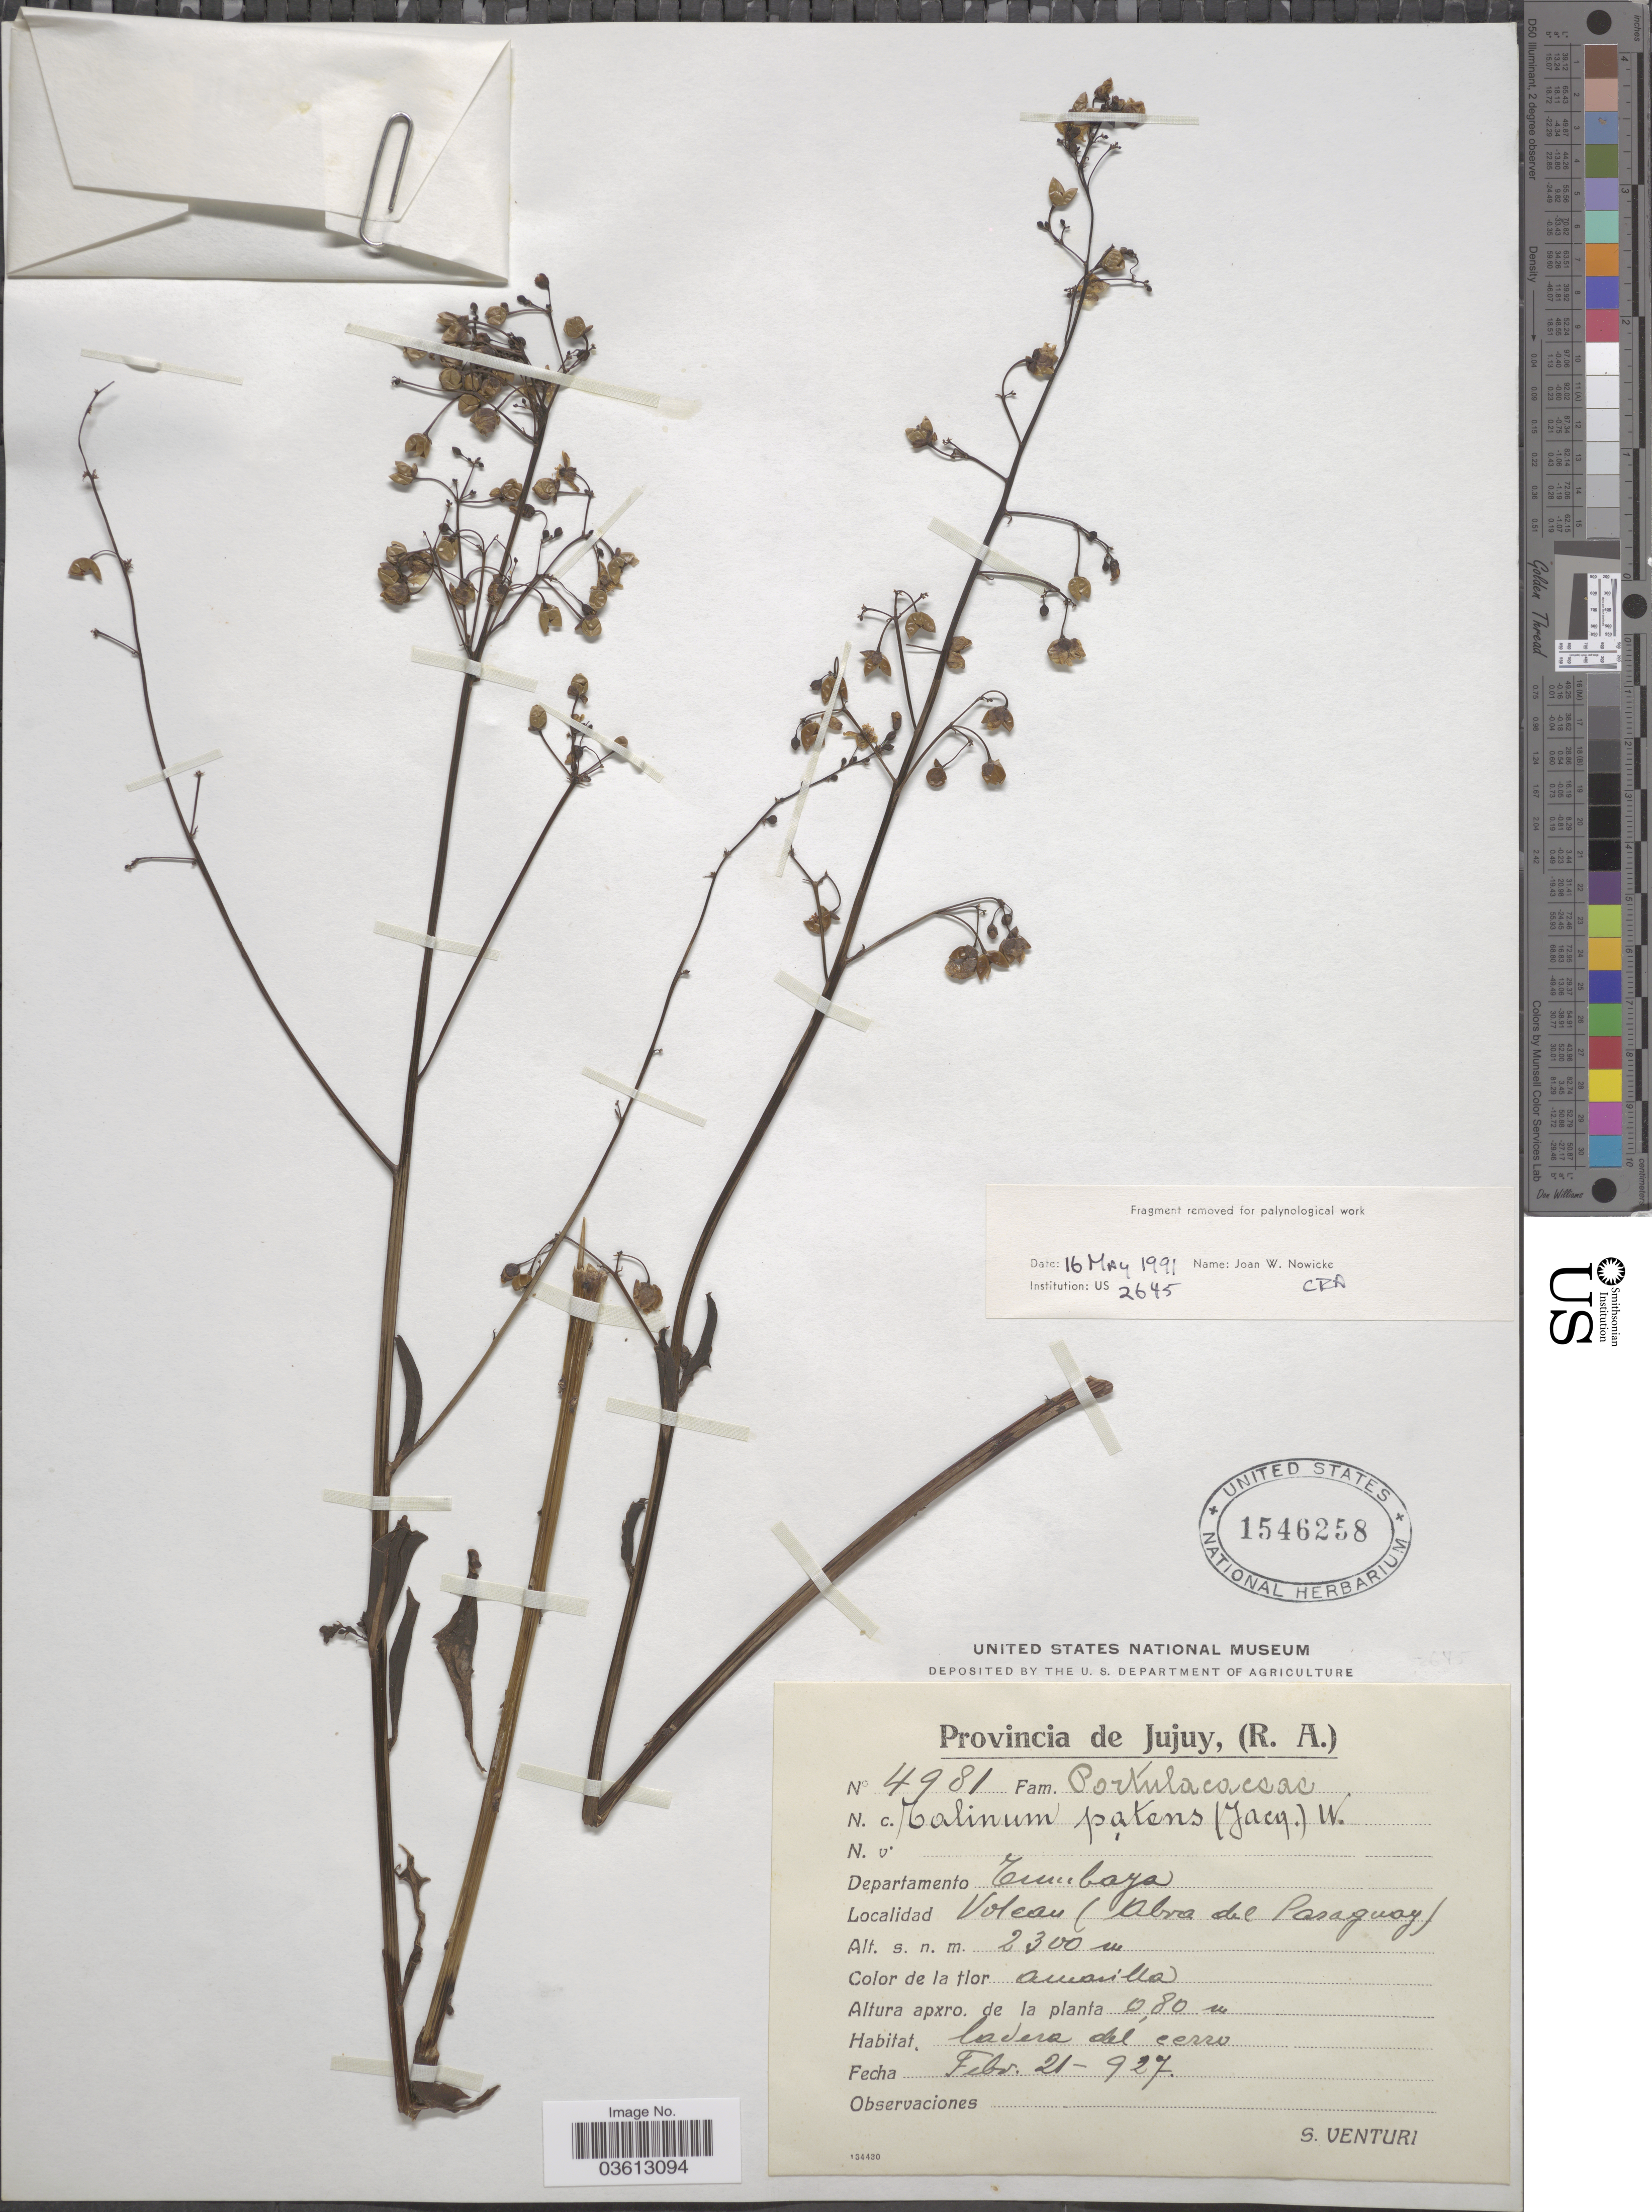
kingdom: Plantae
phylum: Tracheophyta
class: Magnoliopsida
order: Caryophyllales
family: Talinaceae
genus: Talinum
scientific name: Talinum paniculatum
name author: (Jacq.) Gaertn.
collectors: S. Venturi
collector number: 4981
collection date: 1927-02-21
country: Argentina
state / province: Jujuy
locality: Departamento Tumbaya. Volcan (Abra del Paraguay).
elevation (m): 2300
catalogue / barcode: US 1546258